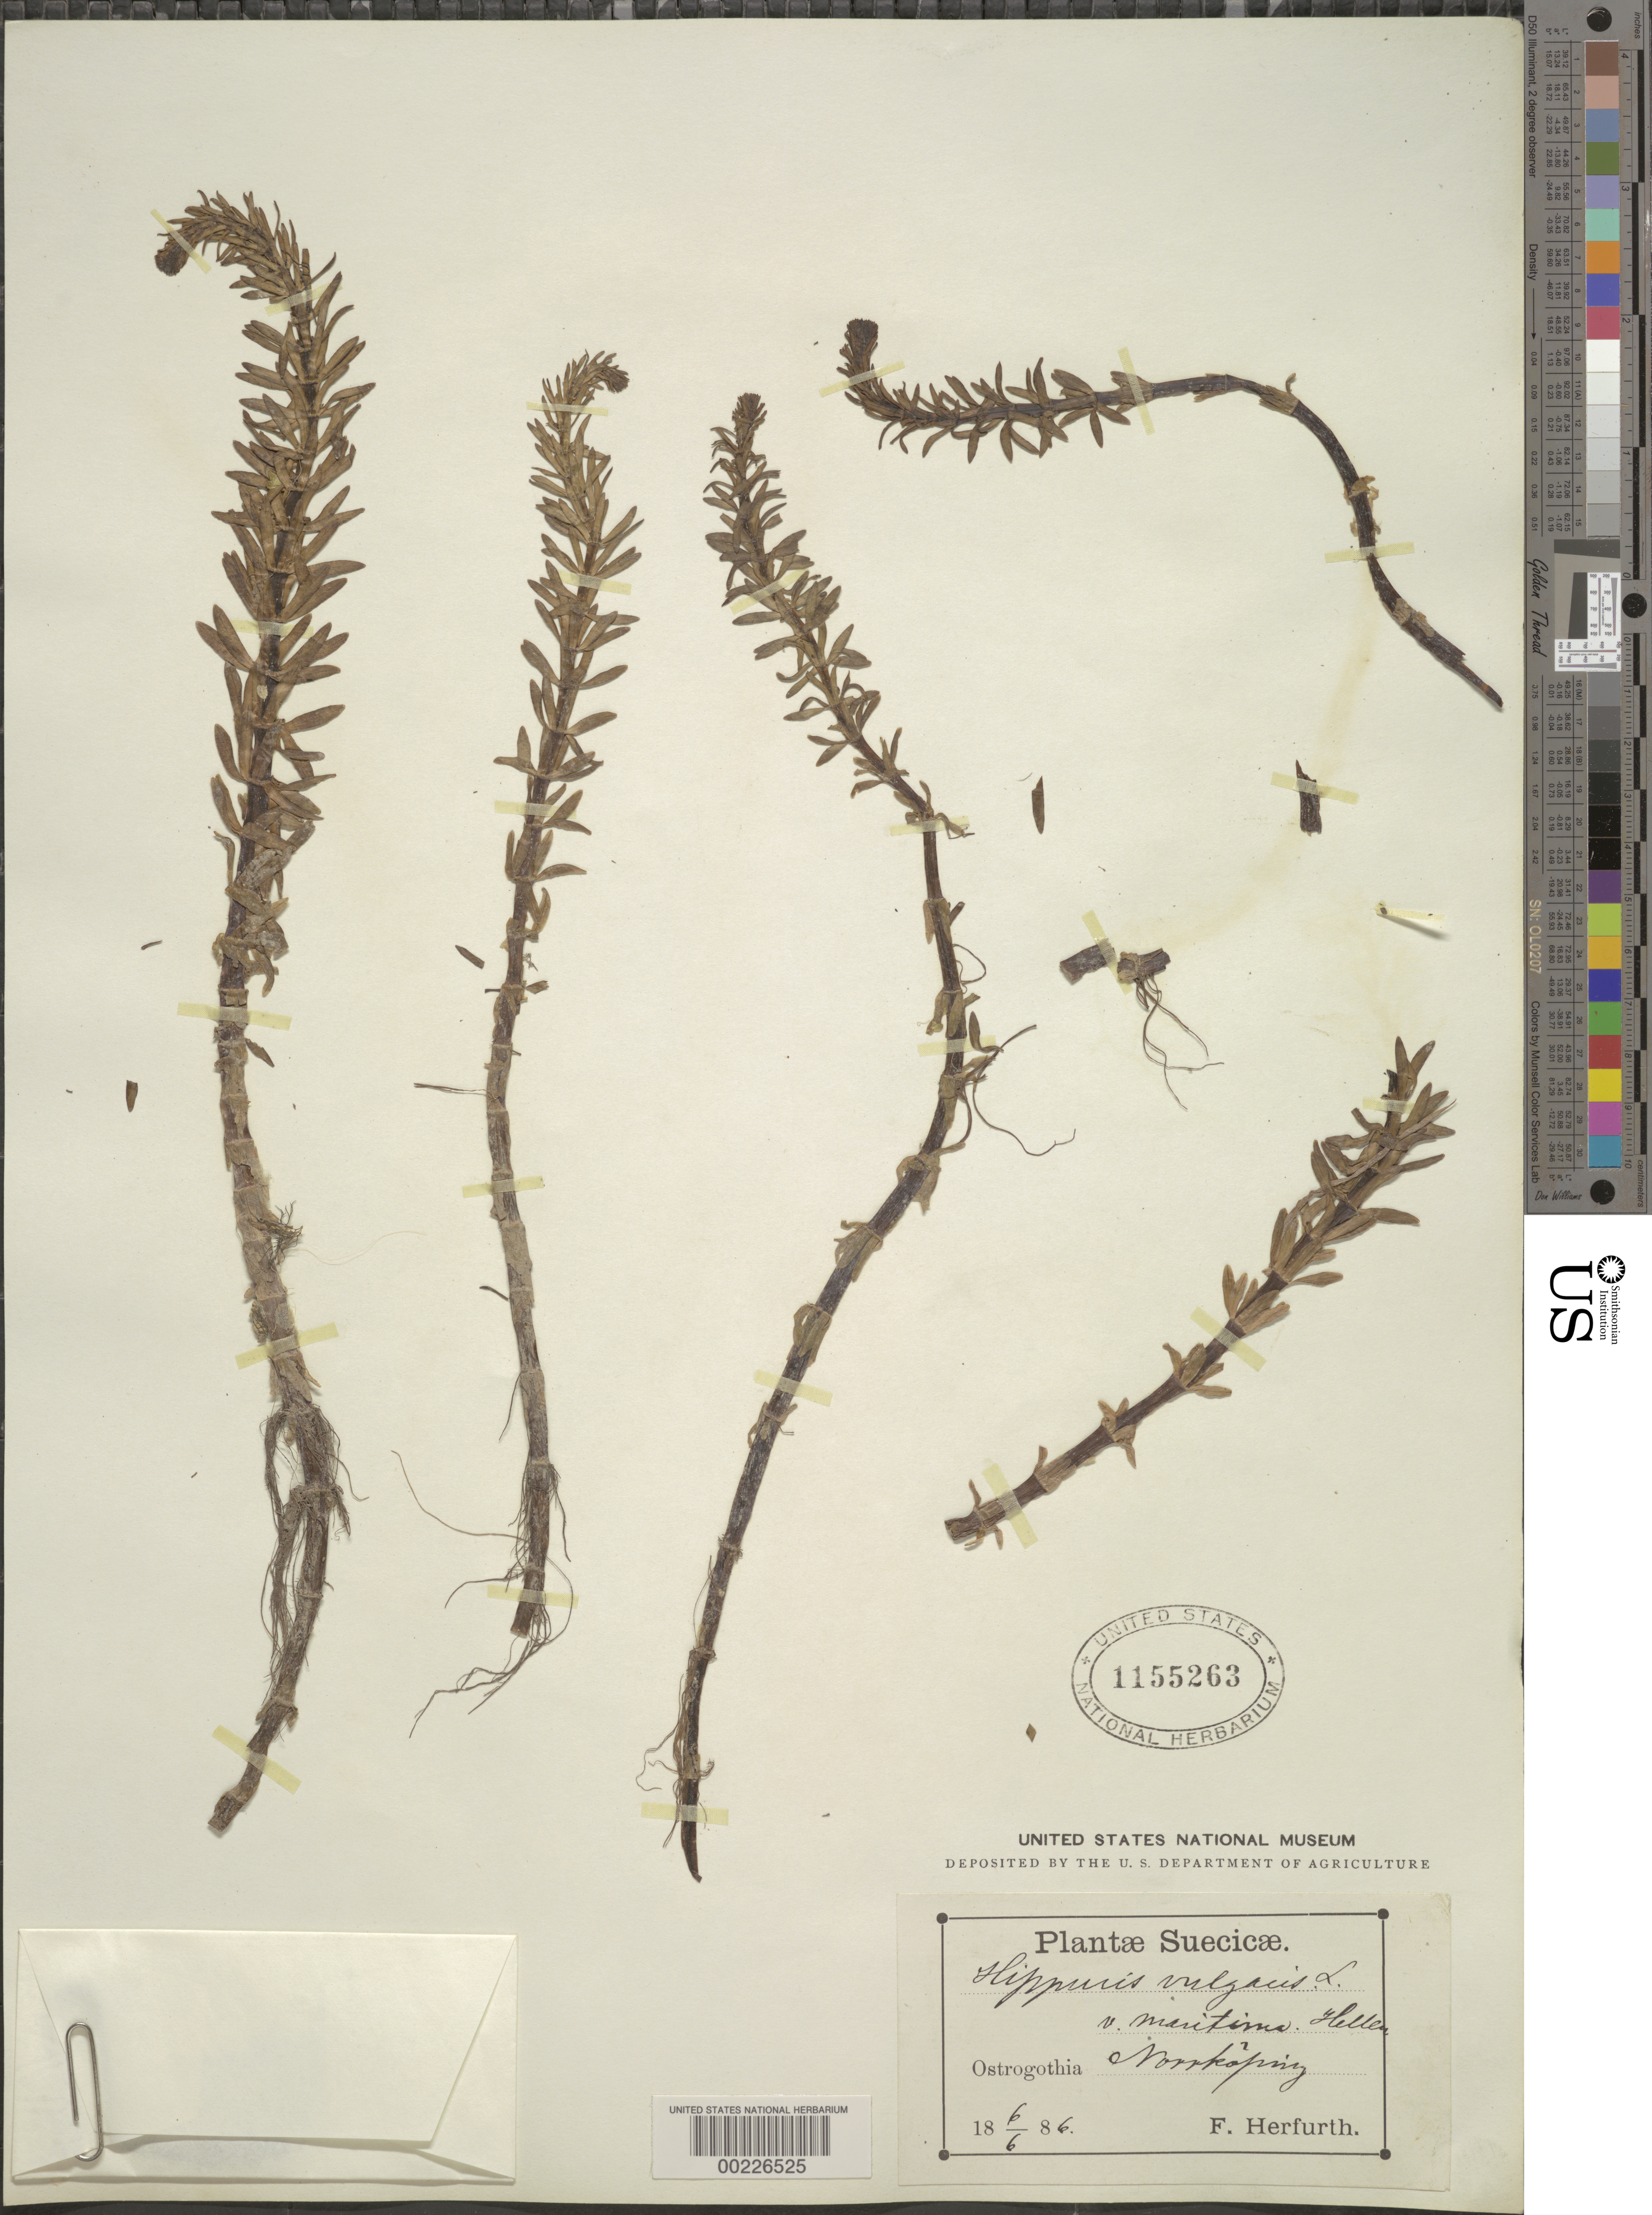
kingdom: Plantae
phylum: Tracheophyta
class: Magnoliopsida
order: Lamiales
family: Plantaginaceae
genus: Hippuris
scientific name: Hippuris vulgaris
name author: L.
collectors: F. Herfurth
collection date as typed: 06 Jun 1886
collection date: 1886-06-06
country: Sweden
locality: Ostrogothia; norrkoping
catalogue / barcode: US 1155263